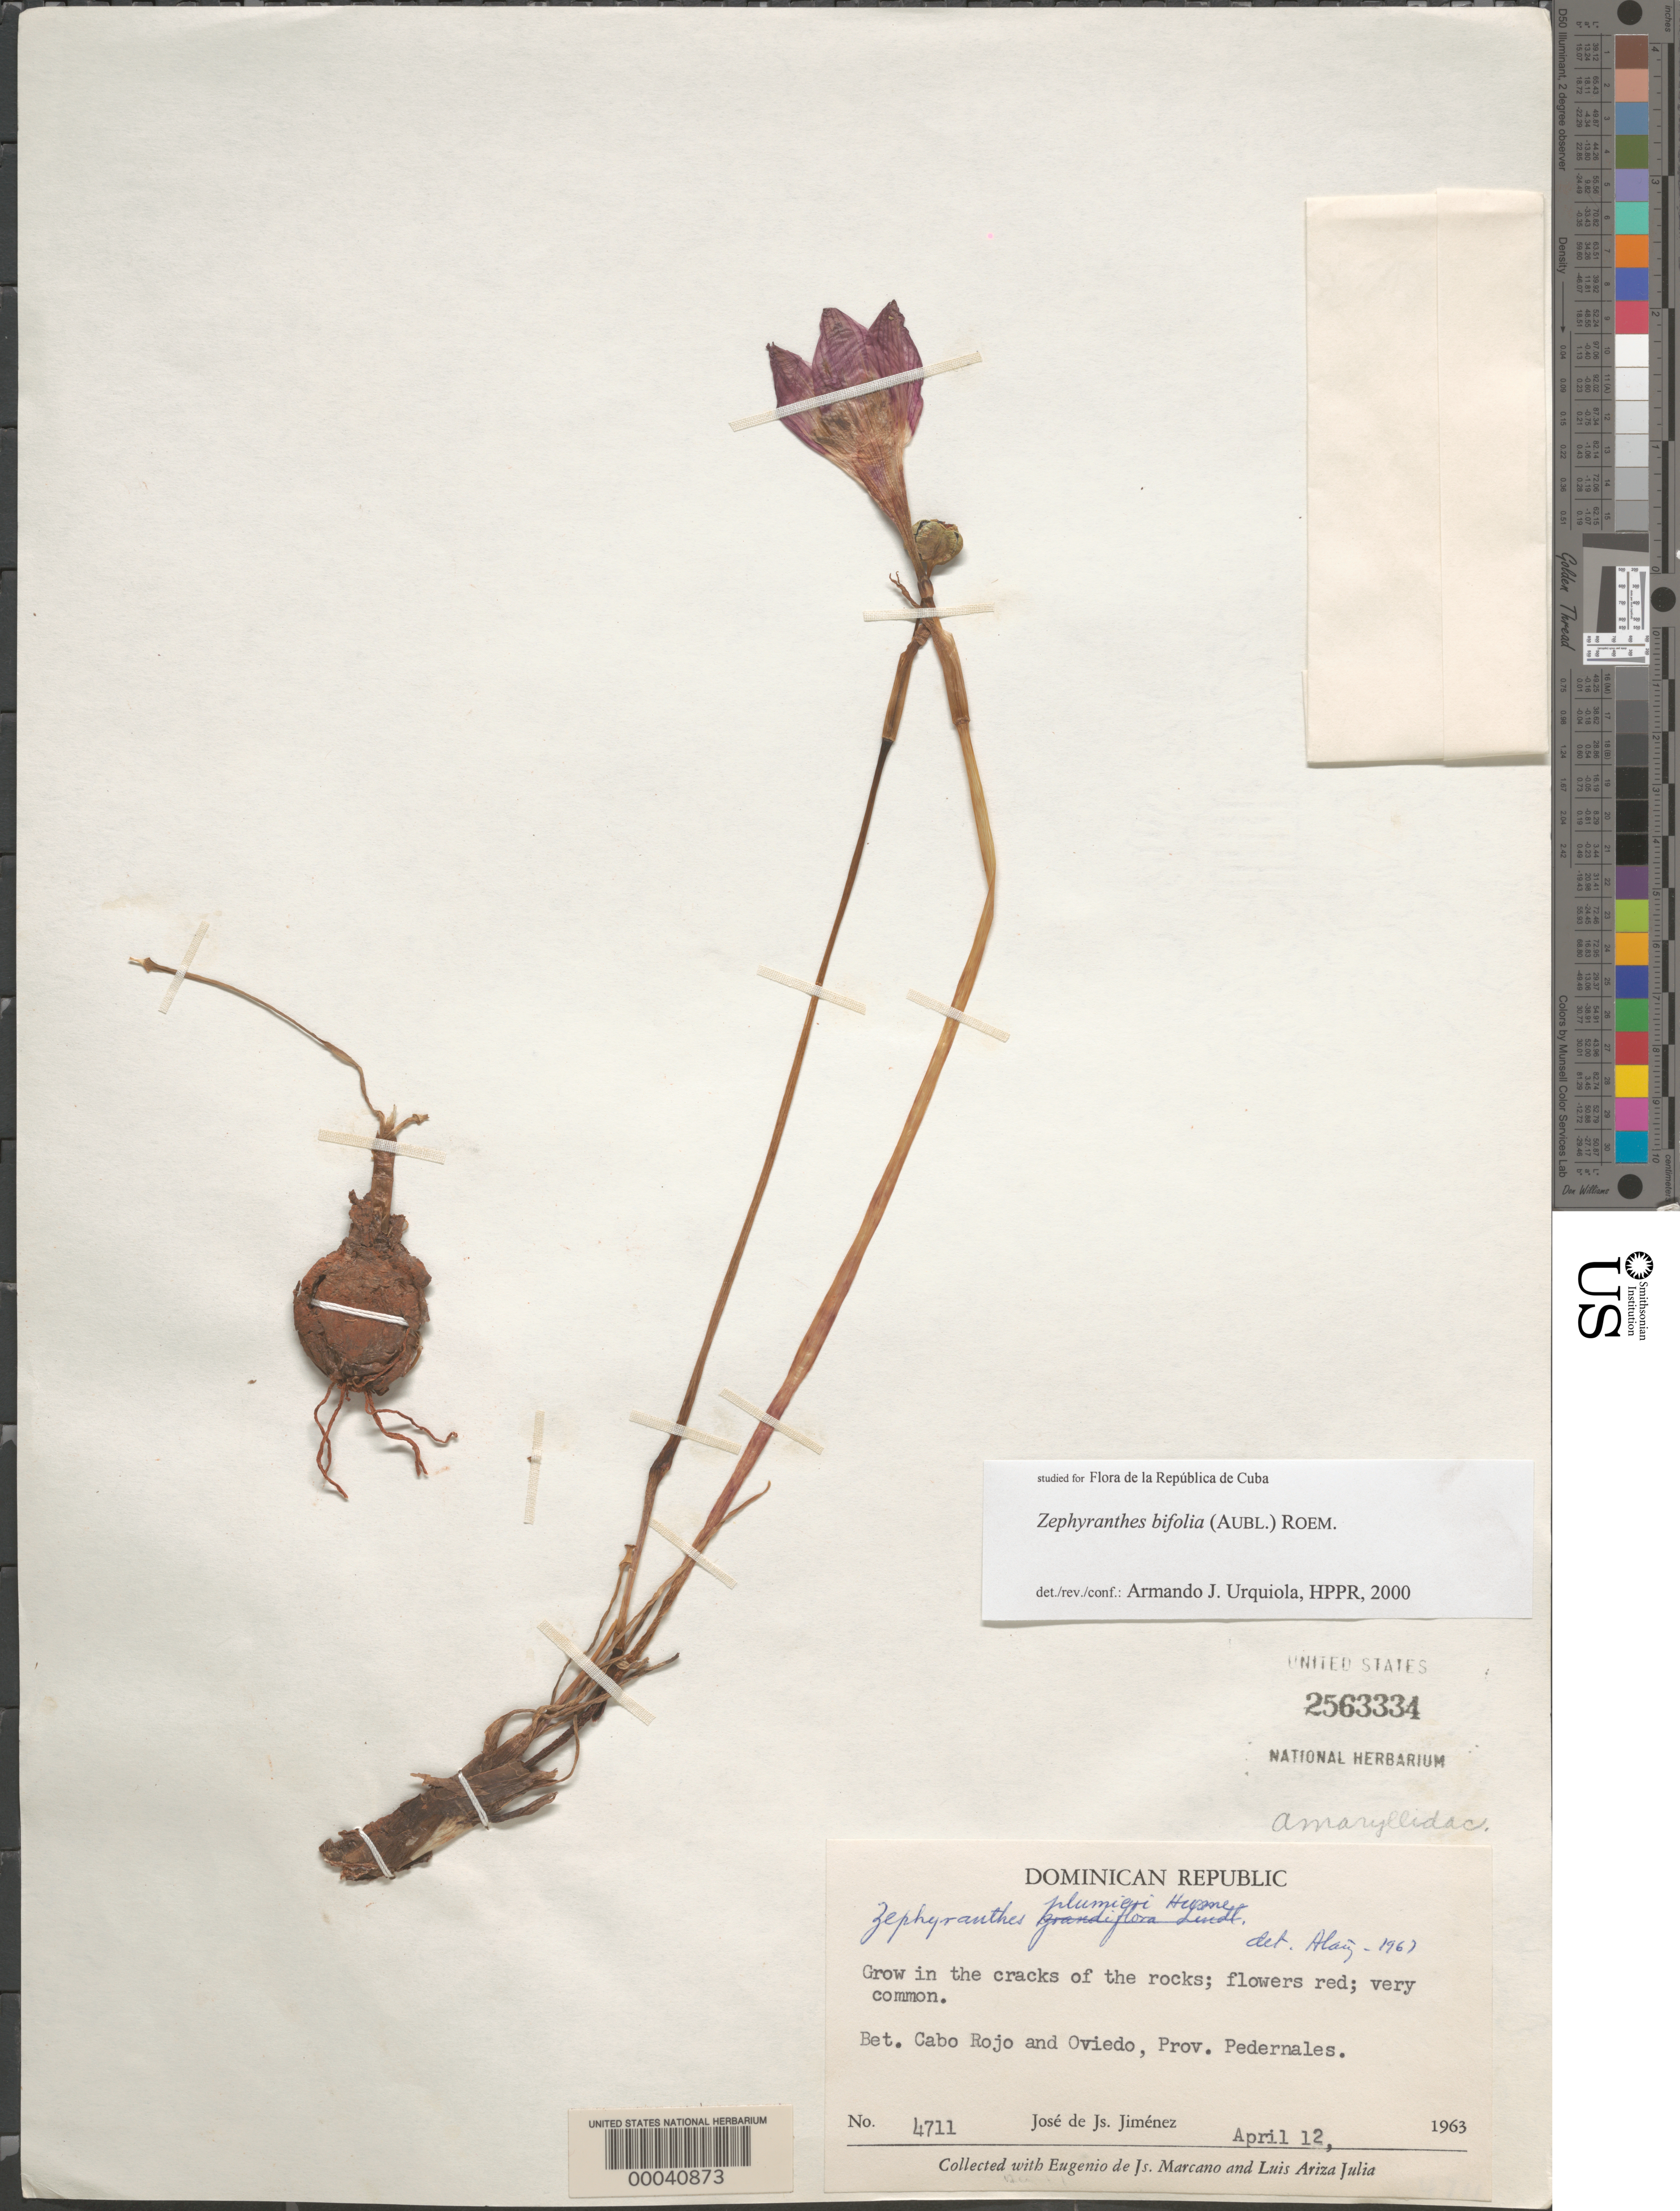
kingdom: Plantae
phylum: Tracheophyta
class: Liliopsida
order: Asparagales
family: Amaryllidaceae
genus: Zephyranthes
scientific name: Zephyranthes bifolia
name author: (Aubl.) M. Roem.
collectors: J. J. Jiménez Almonte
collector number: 4711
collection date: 1963-04-12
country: Dominican Republic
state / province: Pedernales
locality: Bet. Cabo Rojo and Oviedo.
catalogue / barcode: US 2563334